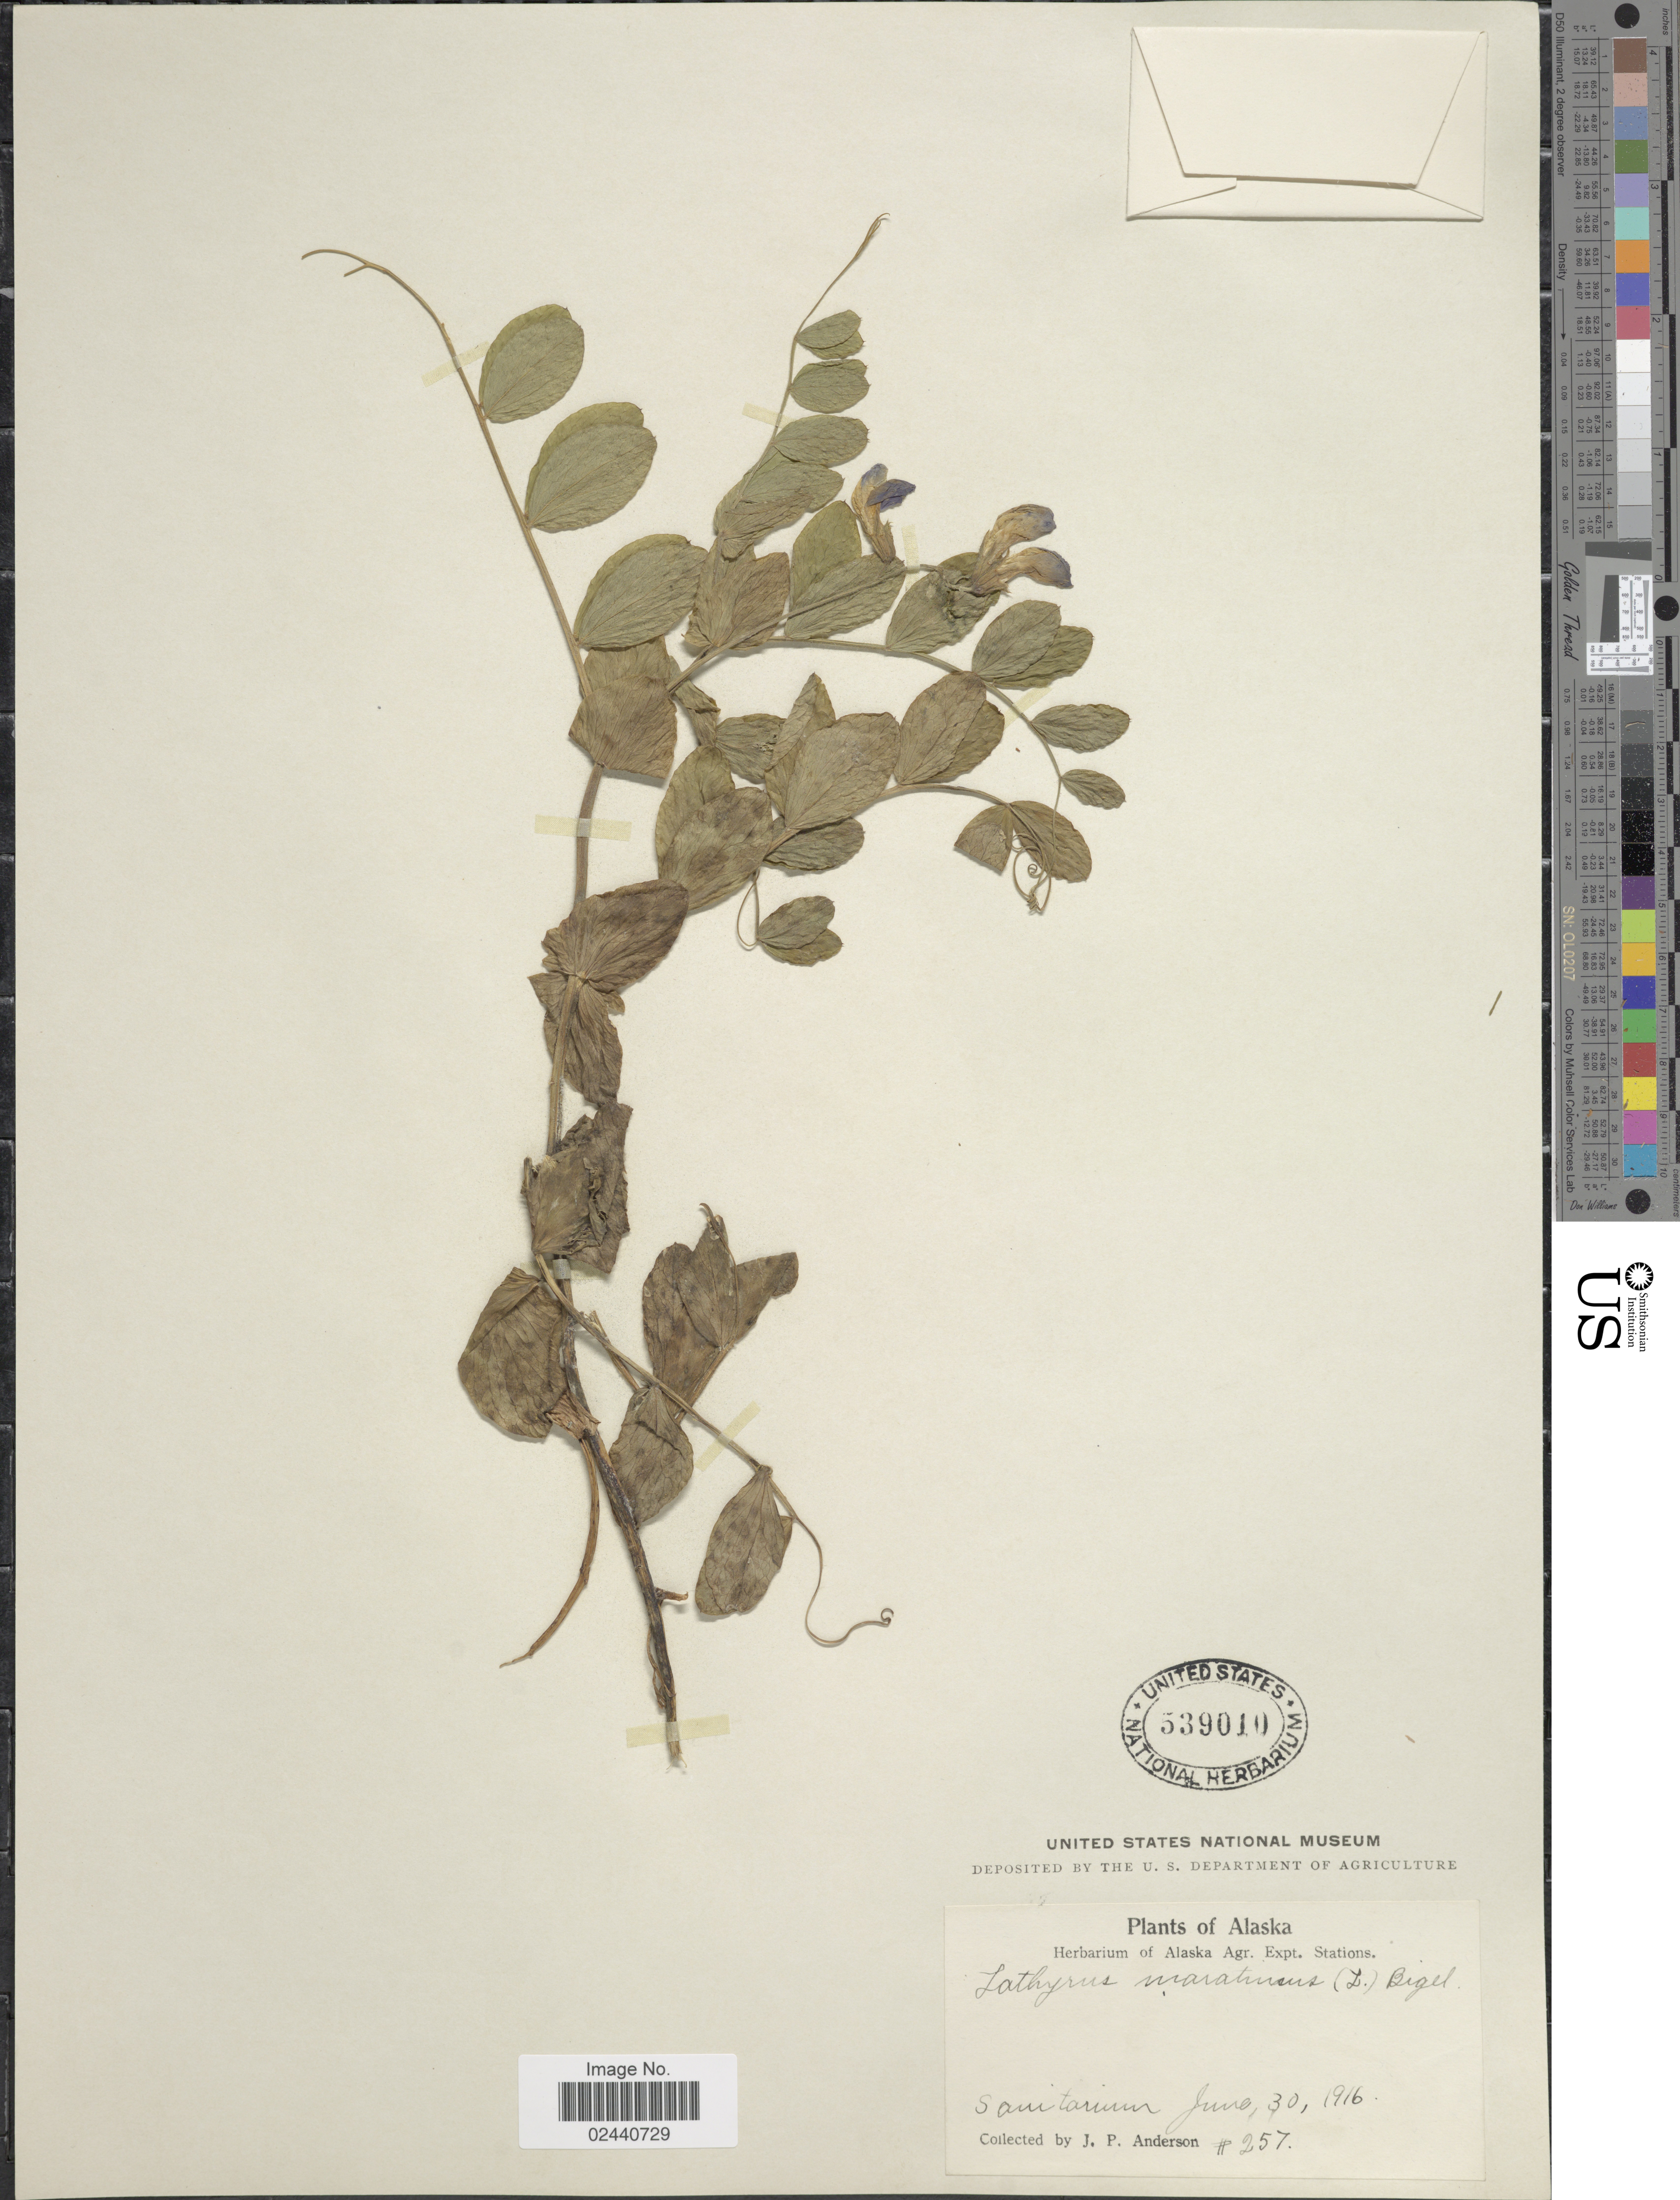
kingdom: Plantae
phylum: Tracheophyta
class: Magnoliopsida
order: Fabales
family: Fabaceae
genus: Lathyrus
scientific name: Lathyrus japonicus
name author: Willd.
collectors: J. P. Anderson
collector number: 257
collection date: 1916-06-30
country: United States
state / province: Alaska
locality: Sanitarium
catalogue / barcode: US 539010